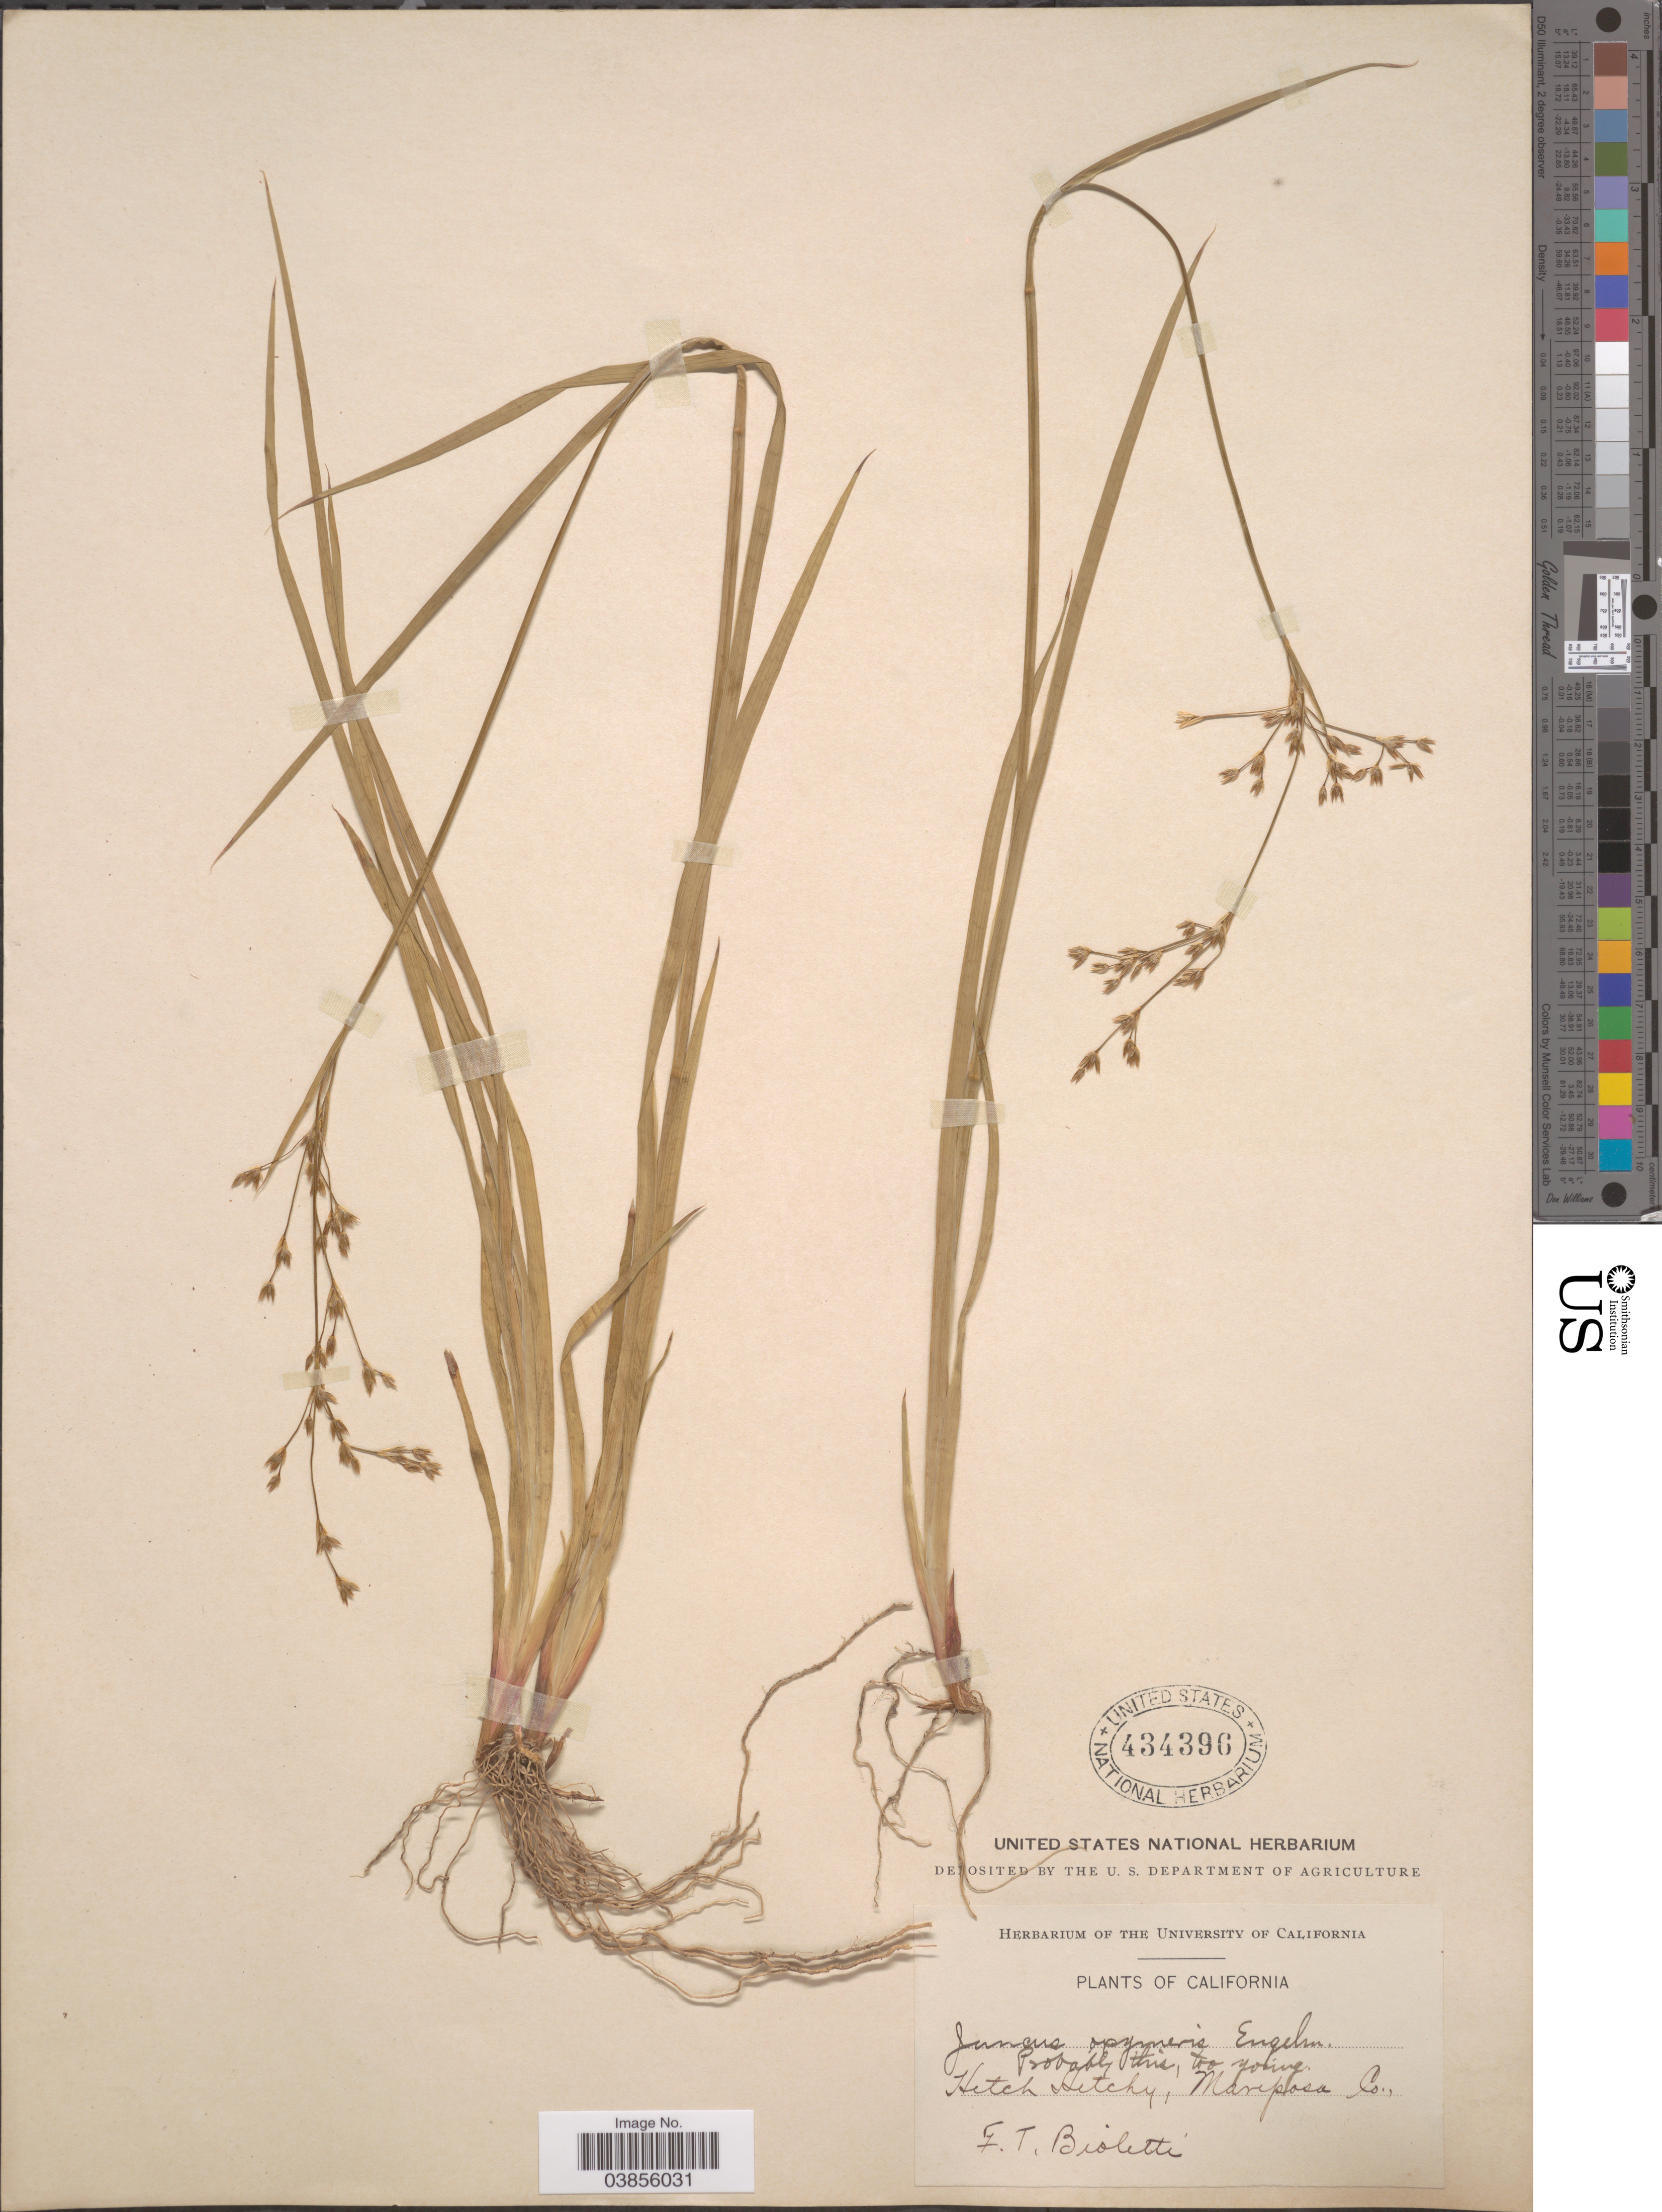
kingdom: Plantae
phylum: Tracheophyta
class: Liliopsida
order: Poales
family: Juncaceae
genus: Juncus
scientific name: Juncus oxymeris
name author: Engelm.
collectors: F. T. Bioletti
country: United States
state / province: California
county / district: Mariposa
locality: Hetch Hetchy, Mariposa Co.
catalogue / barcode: US 434396